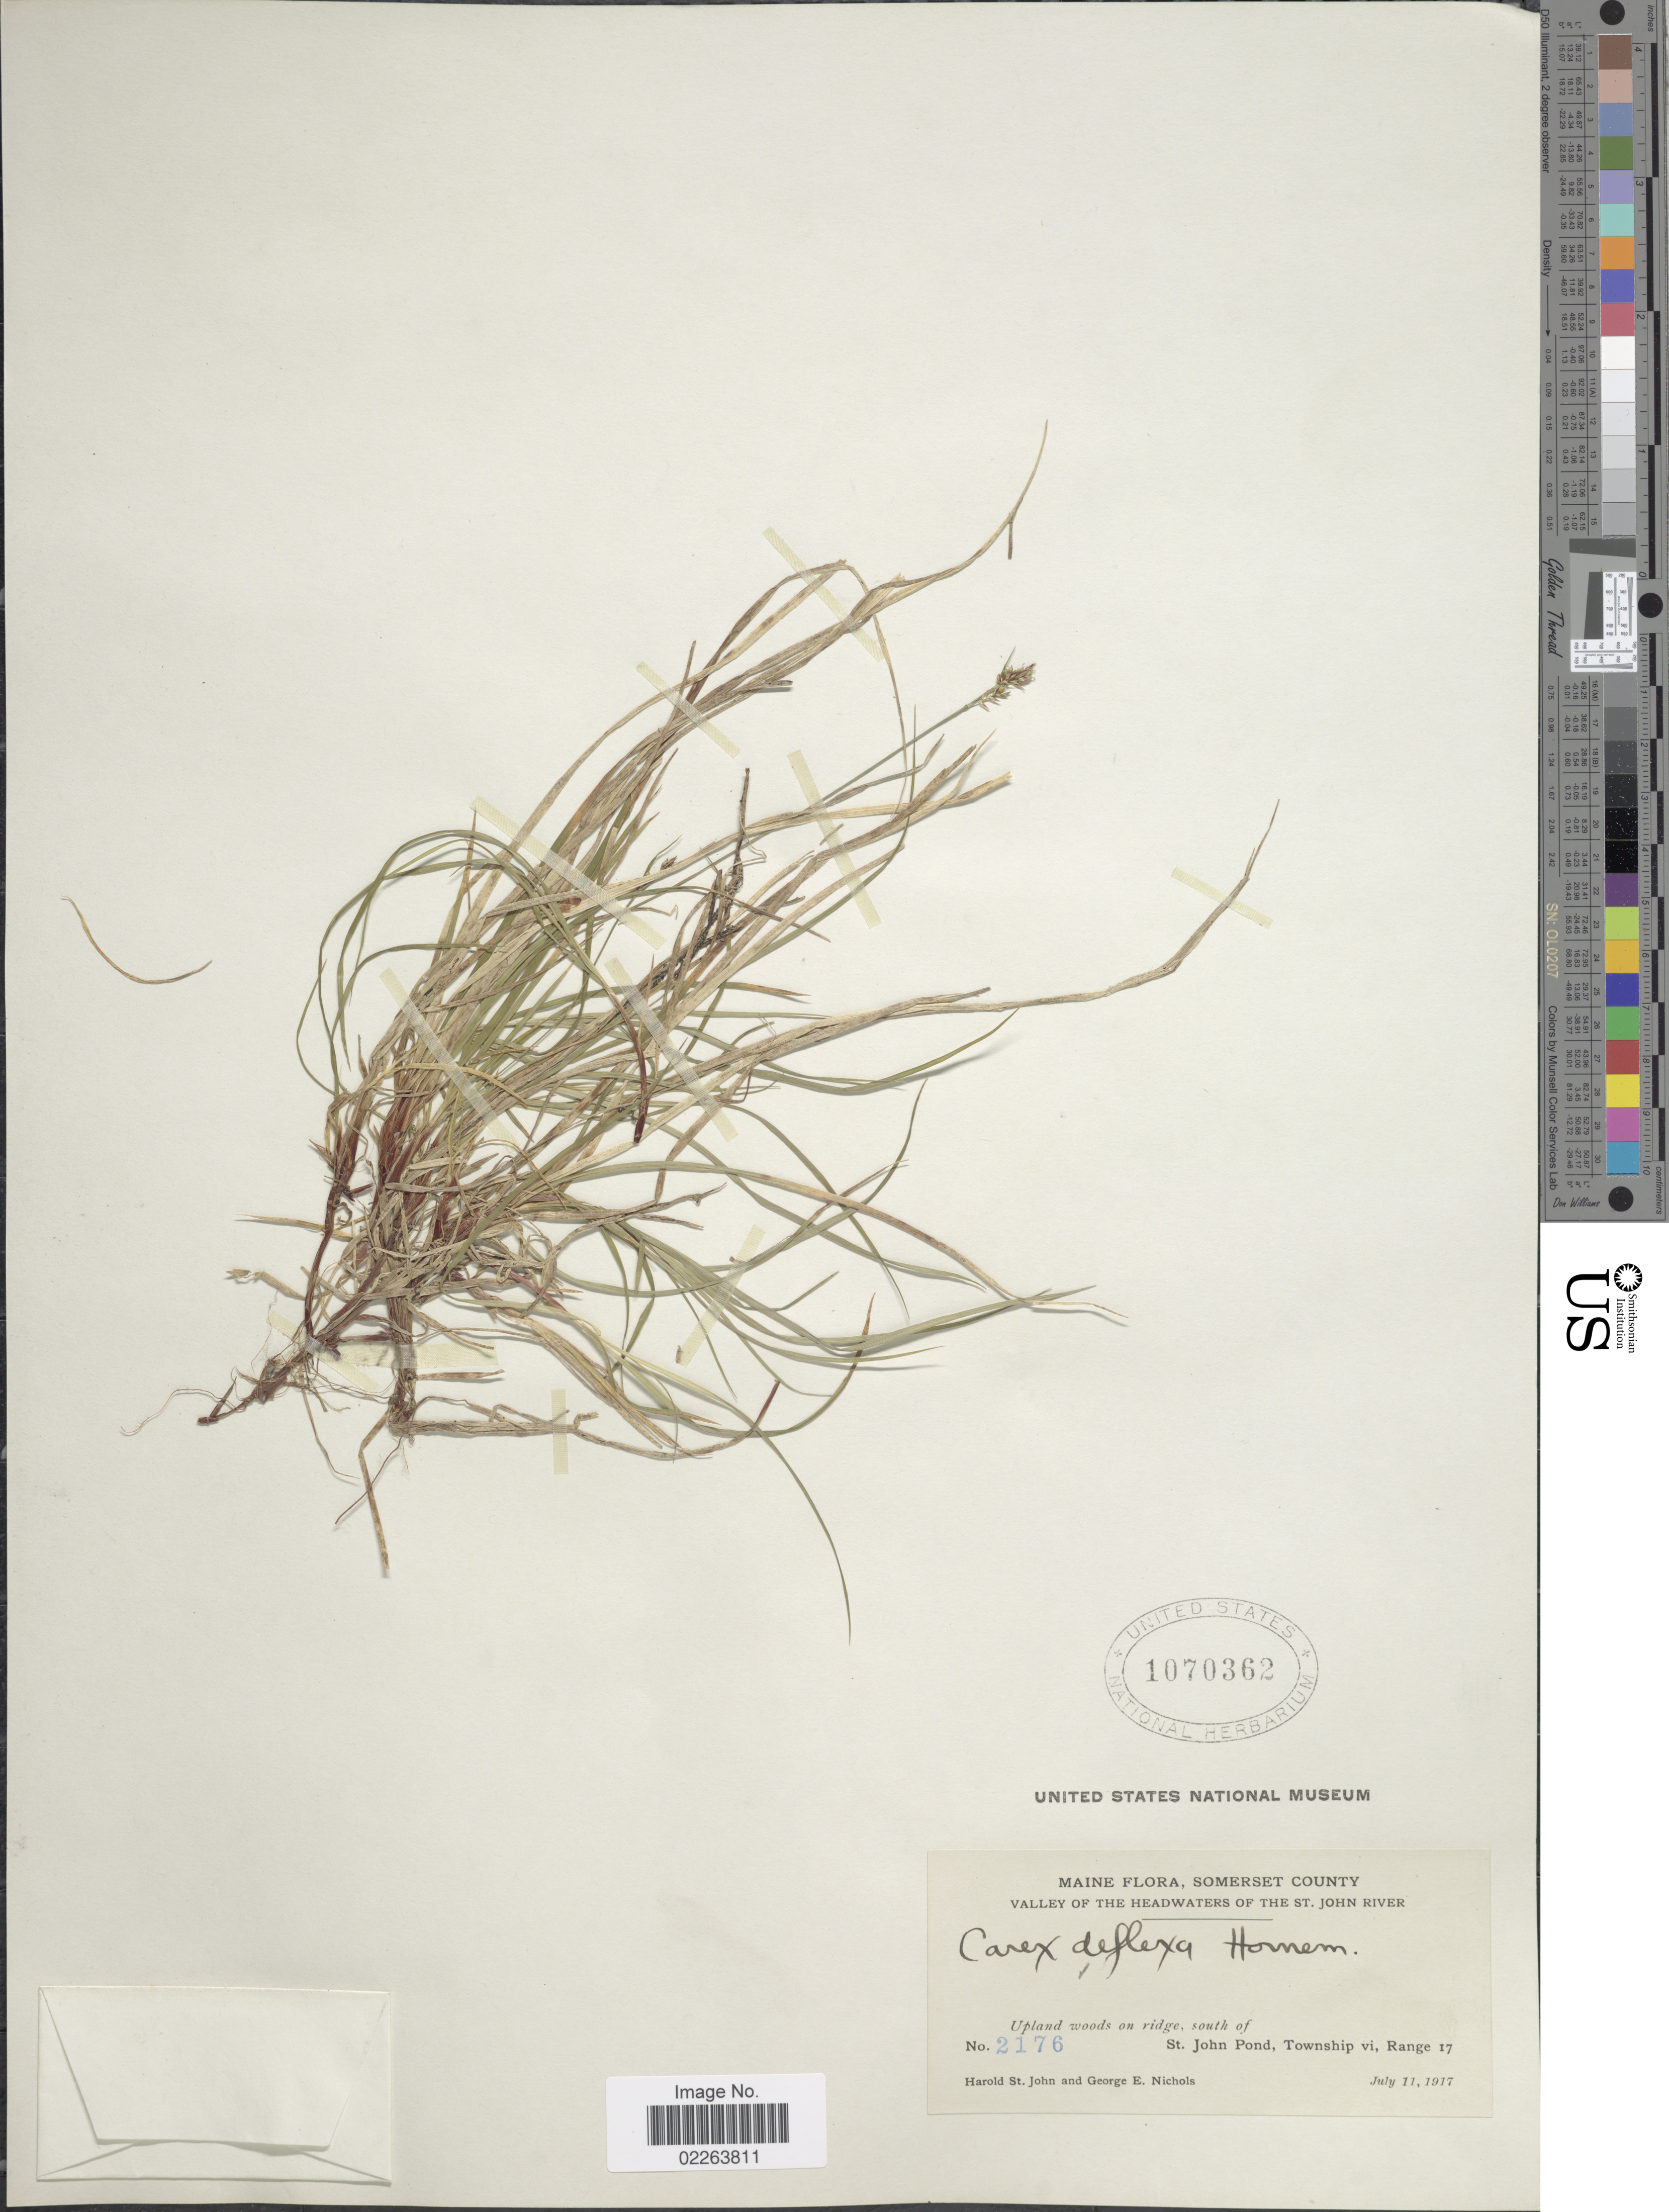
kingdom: Plantae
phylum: Tracheophyta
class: Liliopsida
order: Poales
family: Cyperaceae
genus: Carex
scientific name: Carex deflexa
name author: Hornem.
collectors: H. St. John & G. E. Nichols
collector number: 2176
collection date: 1917-07-11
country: United States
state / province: Maine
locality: Somerset County, Valley of the Headwaters of the St. John River. south of St. John Pond, Township vi, Range 17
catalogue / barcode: US 1070362